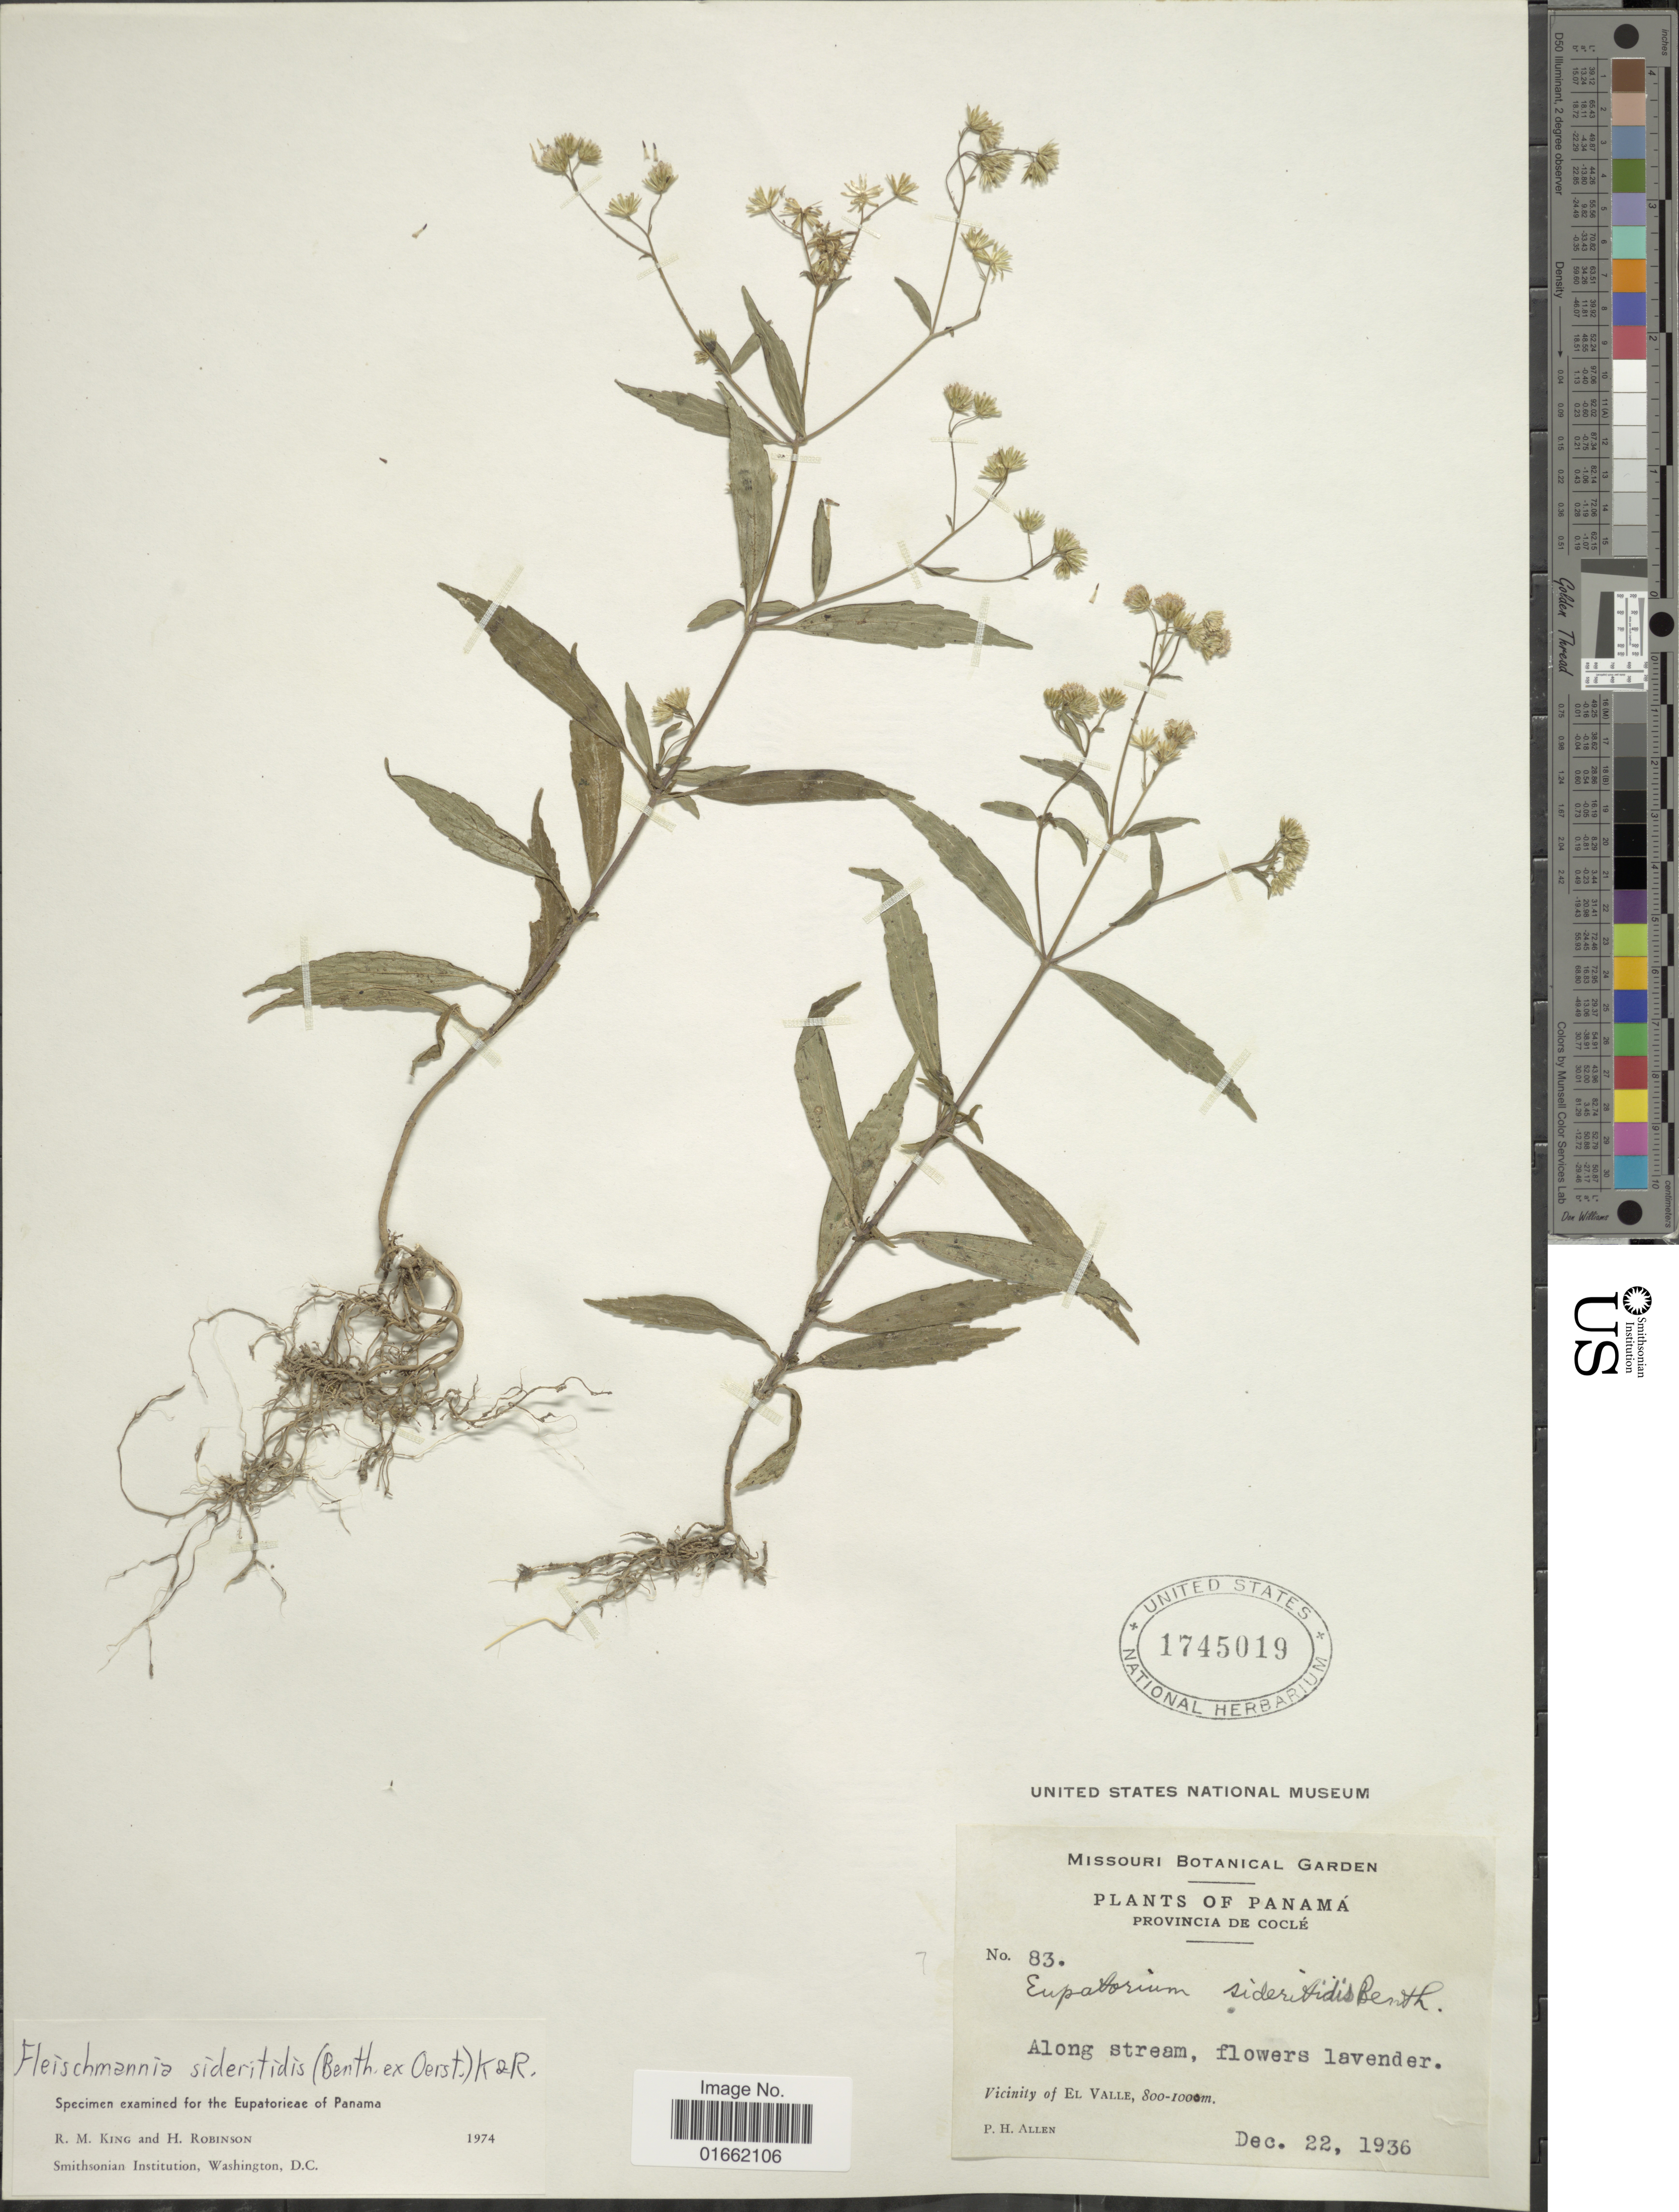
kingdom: Plantae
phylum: Tracheophyta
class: Magnoliopsida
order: Asterales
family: Asteraceae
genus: Fleischmannia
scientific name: Fleischmannia sideritides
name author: (Benth. in Oerst.) R.M. King & H. Rob.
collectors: P. H. Allen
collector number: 83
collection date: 1936-12-22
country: Panama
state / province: Coclé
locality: Provincia de Coclé. Vicinity of El Valle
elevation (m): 800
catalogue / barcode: US 1745019